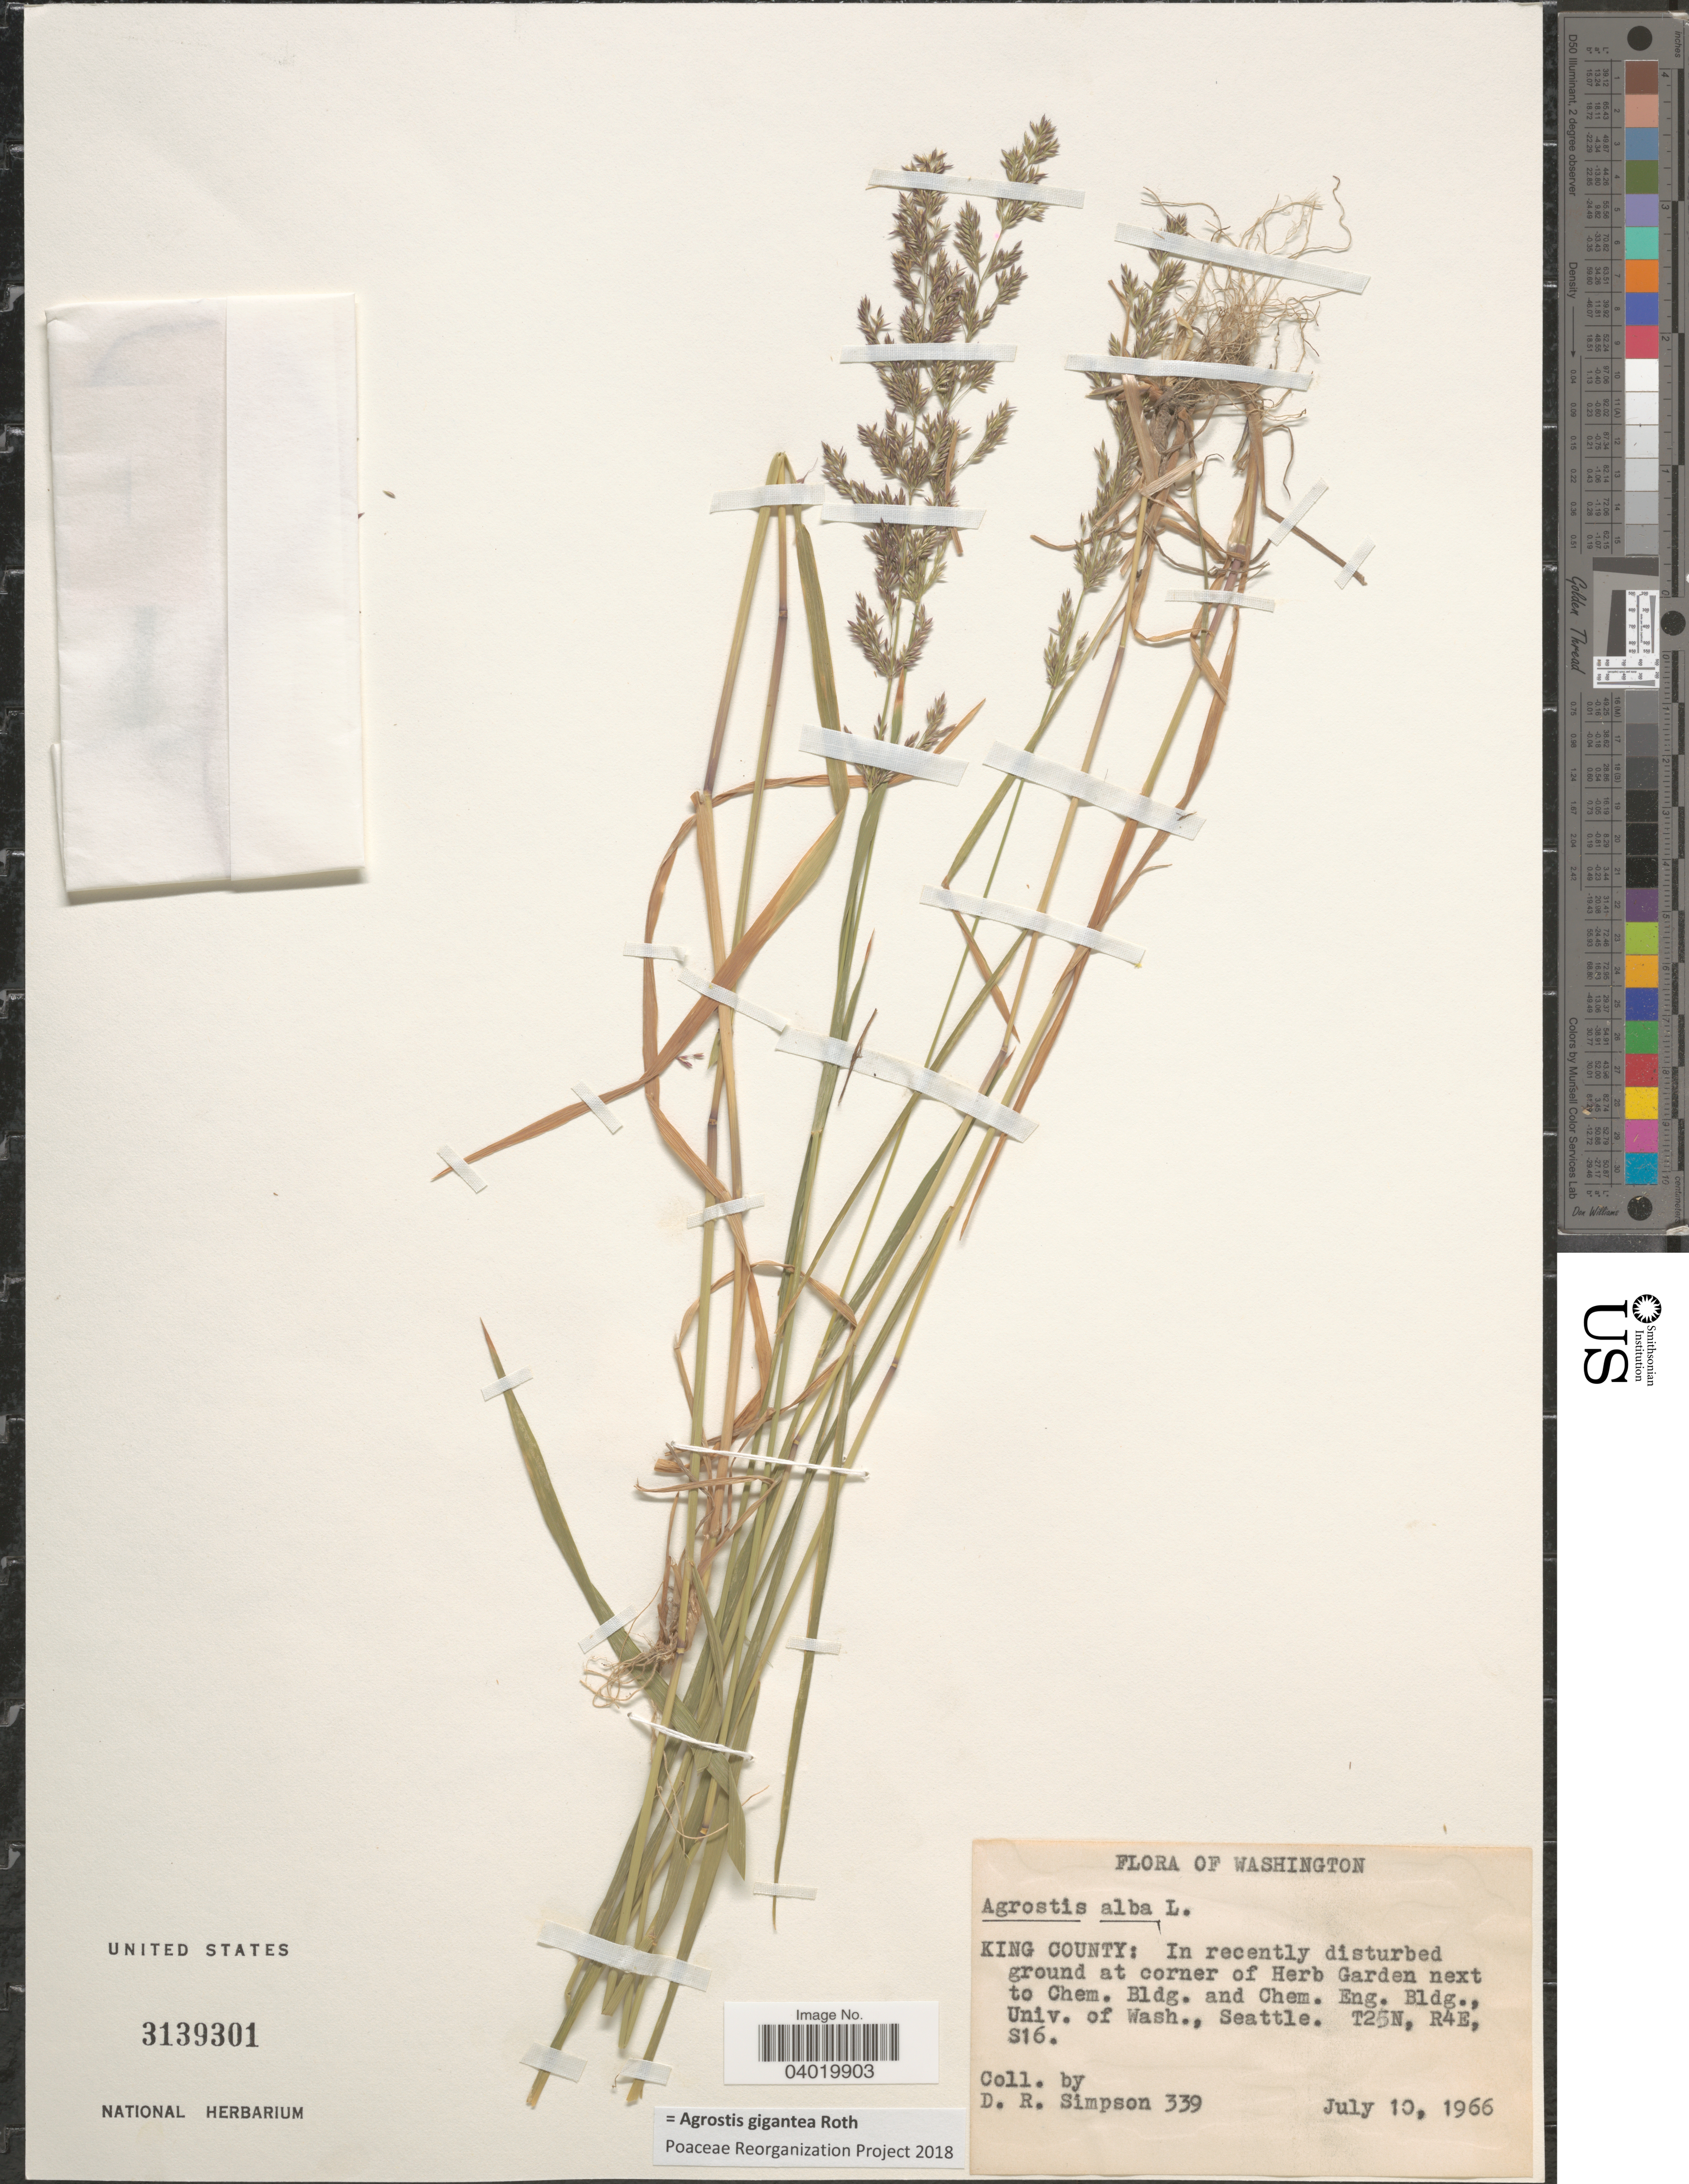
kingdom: Plantae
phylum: Tracheophyta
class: Liliopsida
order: Poales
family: Poaceae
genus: Agrostis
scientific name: Agrostis gigantea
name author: Roth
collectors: D. R. Simpson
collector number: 339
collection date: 1966-07-10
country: United States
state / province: Washington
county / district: King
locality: King County: In recently disturbed ground at corner of Herb Garden next to Chem. Bldg. and Chem. Eng. Bldg., Univ. of Wash., Seattle. T25N, R4E, S16.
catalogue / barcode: US 3139301